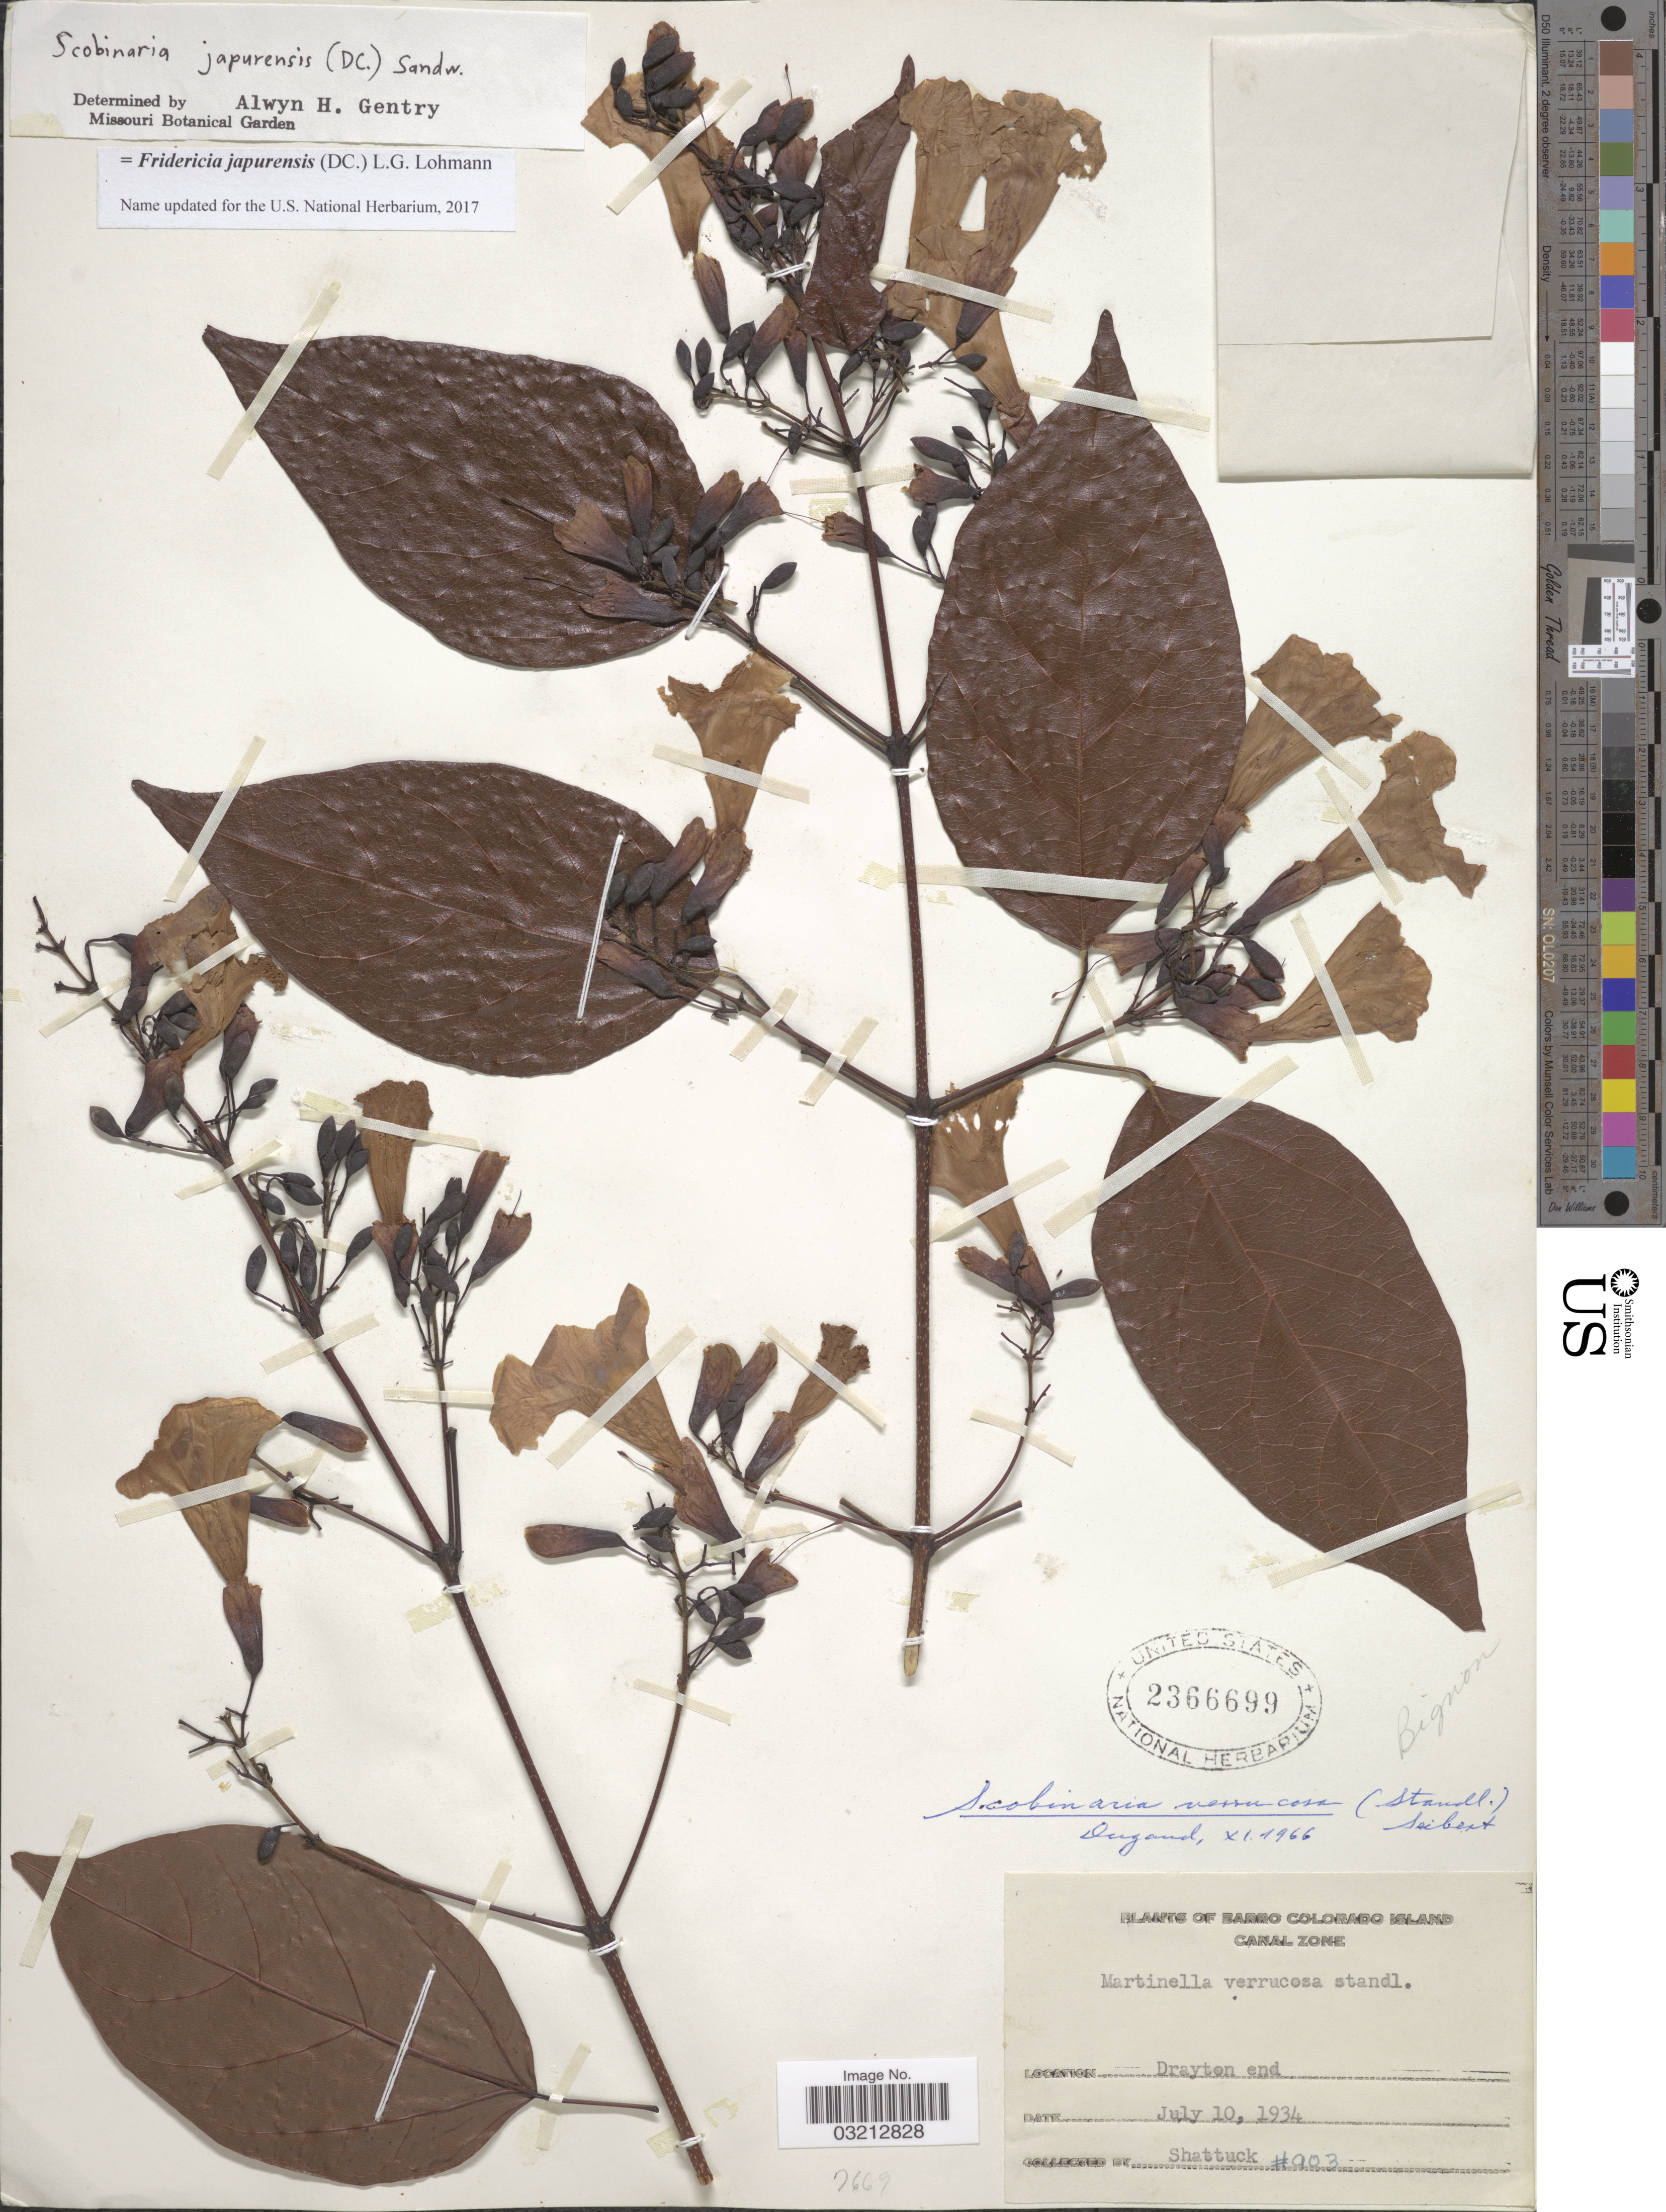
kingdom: Plantae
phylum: Tracheophyta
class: Magnoliopsida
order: Lamiales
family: Bignoniaceae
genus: Fridericia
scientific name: Fridericia japurensis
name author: (DC.) L.G. Lohmann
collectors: Shattuck, --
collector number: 903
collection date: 1934-07-10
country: Panama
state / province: Panamá Oeste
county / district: Canal Zone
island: Barro Colorado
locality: Barro Colorado Island,. Canal Zone. Drayton end.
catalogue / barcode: US 2366699